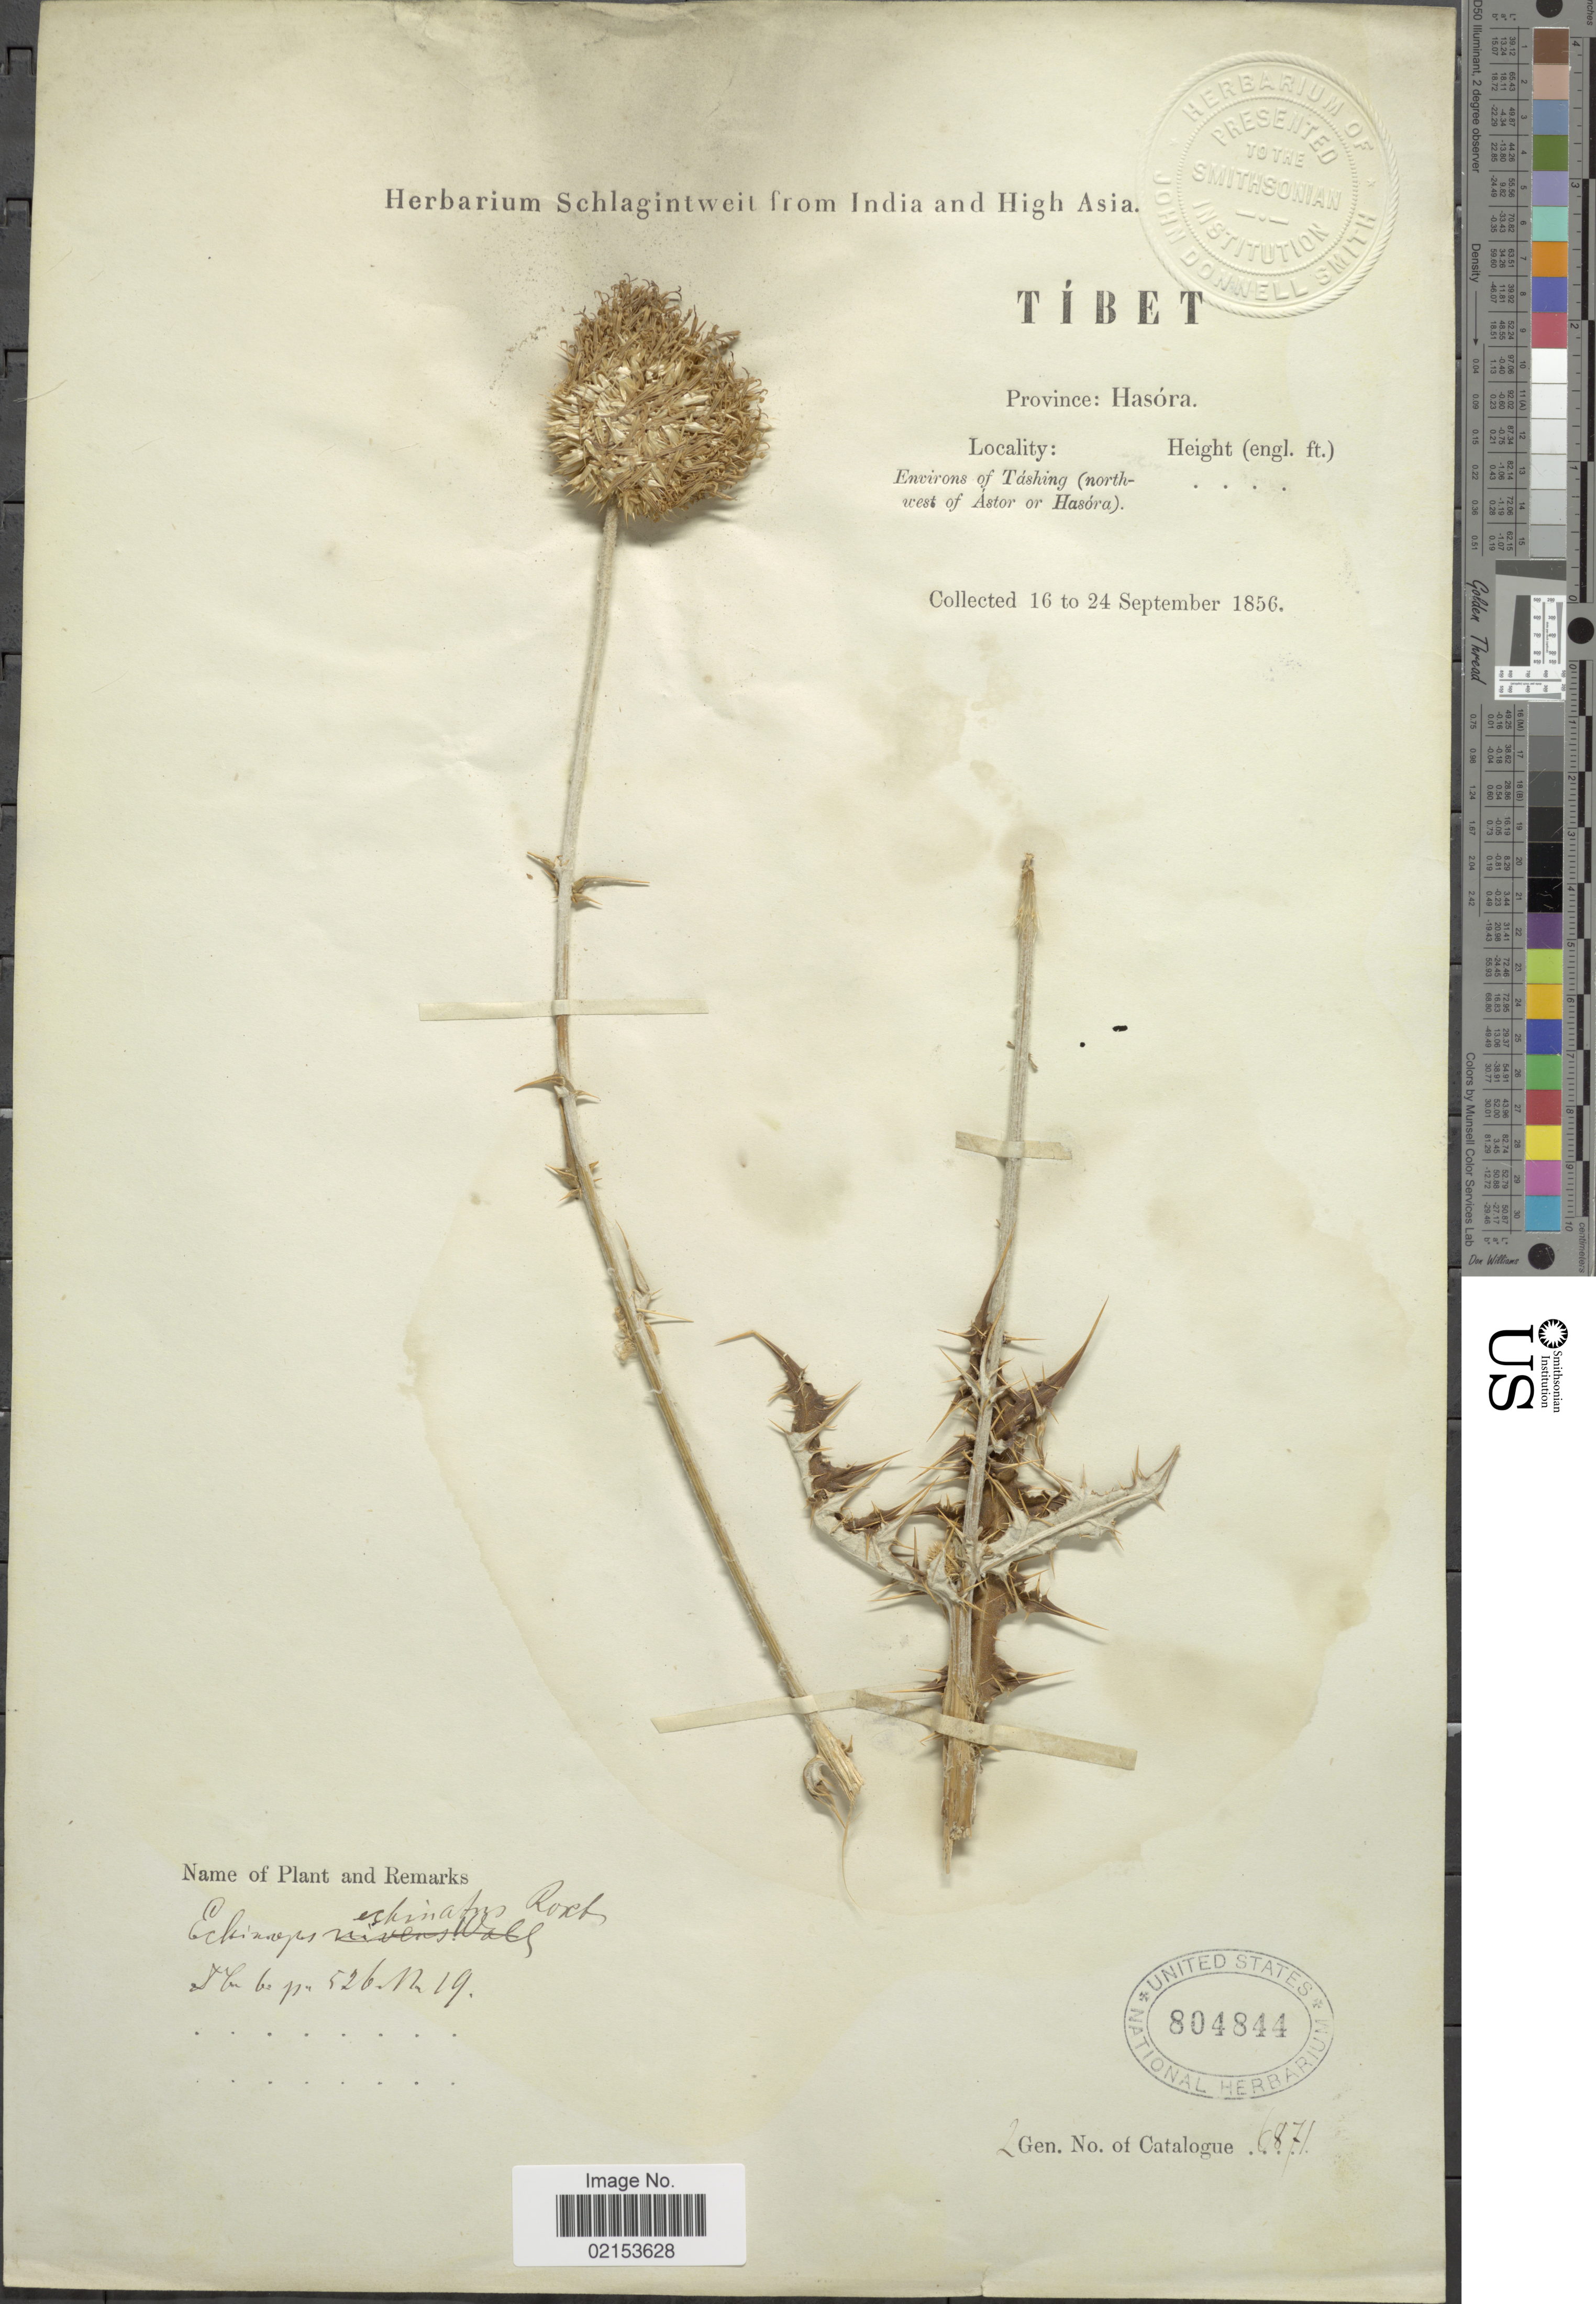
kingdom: Plantae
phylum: Tracheophyta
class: Magnoliopsida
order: Asterales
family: Asteraceae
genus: Echinops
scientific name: Echinops echinatus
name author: Roxb.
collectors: ex herb. Schlagintweit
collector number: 6871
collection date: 1856-09-16/1956-09-24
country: China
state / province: Xizang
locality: Environs of Tashing (north-west of Astor of Hasora)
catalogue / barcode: US 804844